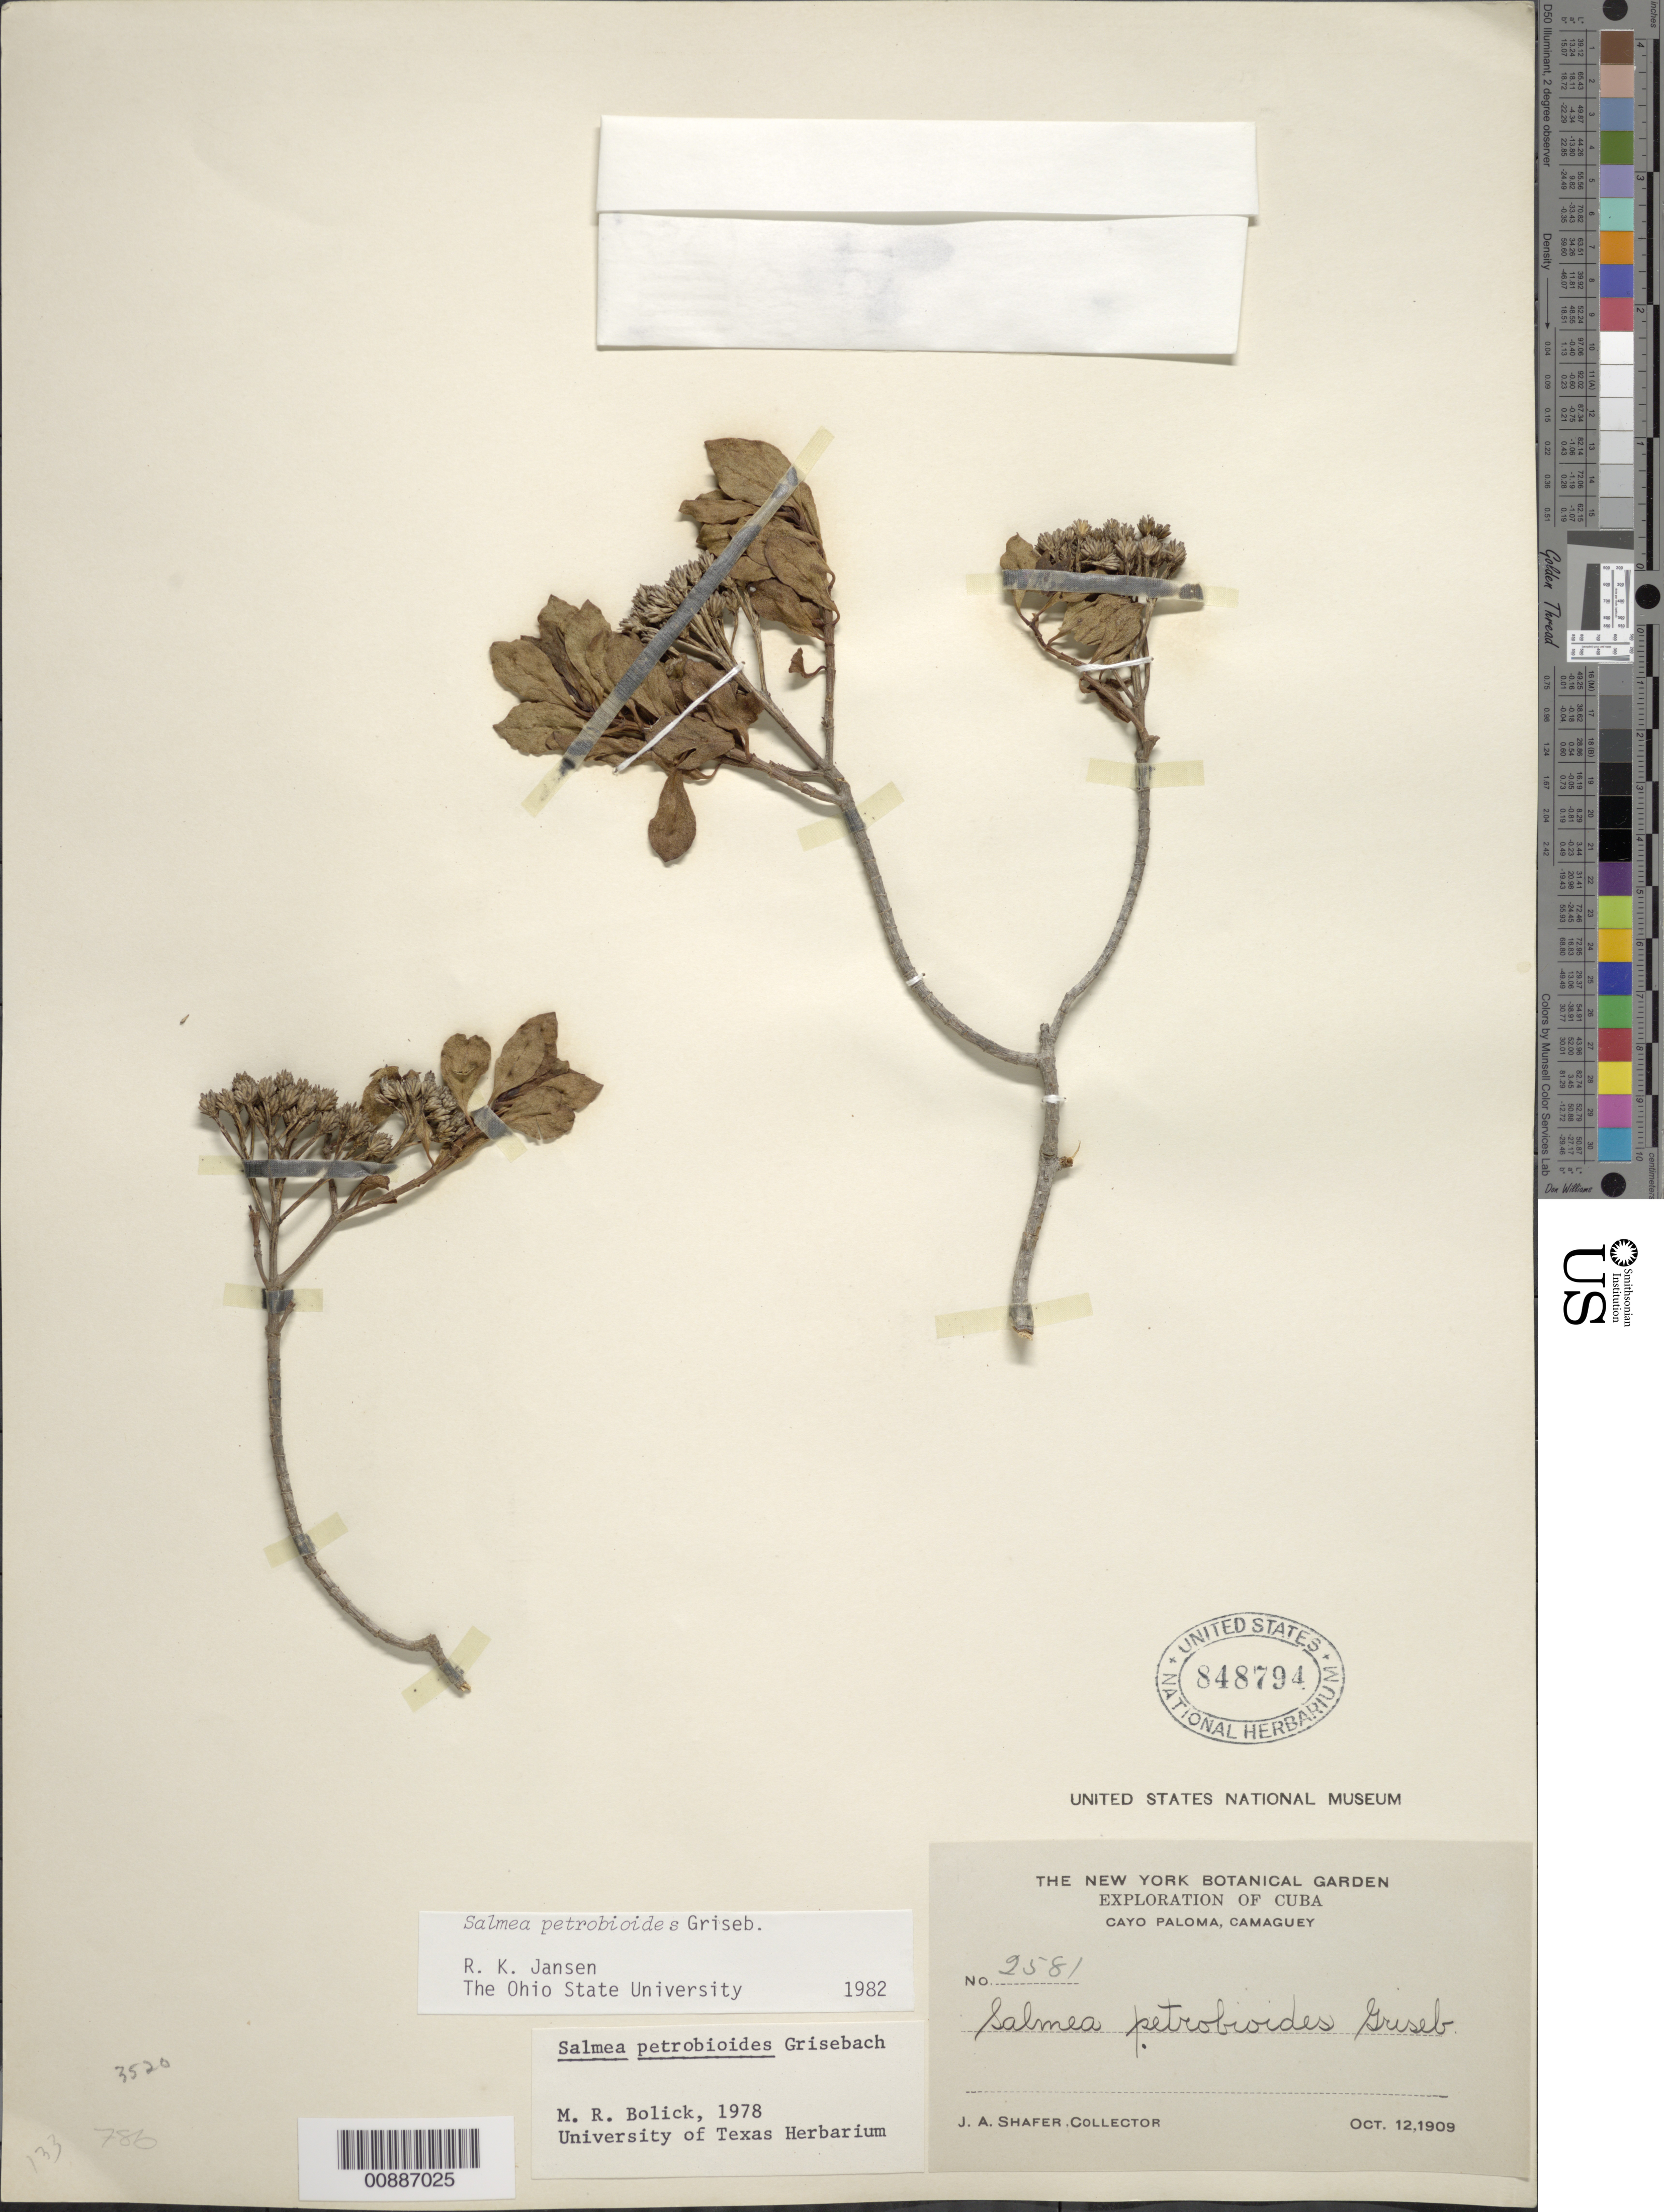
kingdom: Plantae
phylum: Tracheophyta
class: Magnoliopsida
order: Asterales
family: Asteraceae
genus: Salmea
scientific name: Salmea petrobioides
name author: Griseb.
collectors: J. A. Shafer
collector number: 2581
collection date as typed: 12 Oct 1909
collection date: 1909-10-12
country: Cuba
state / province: Camaguey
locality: Cayo Paloma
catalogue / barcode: US 848794